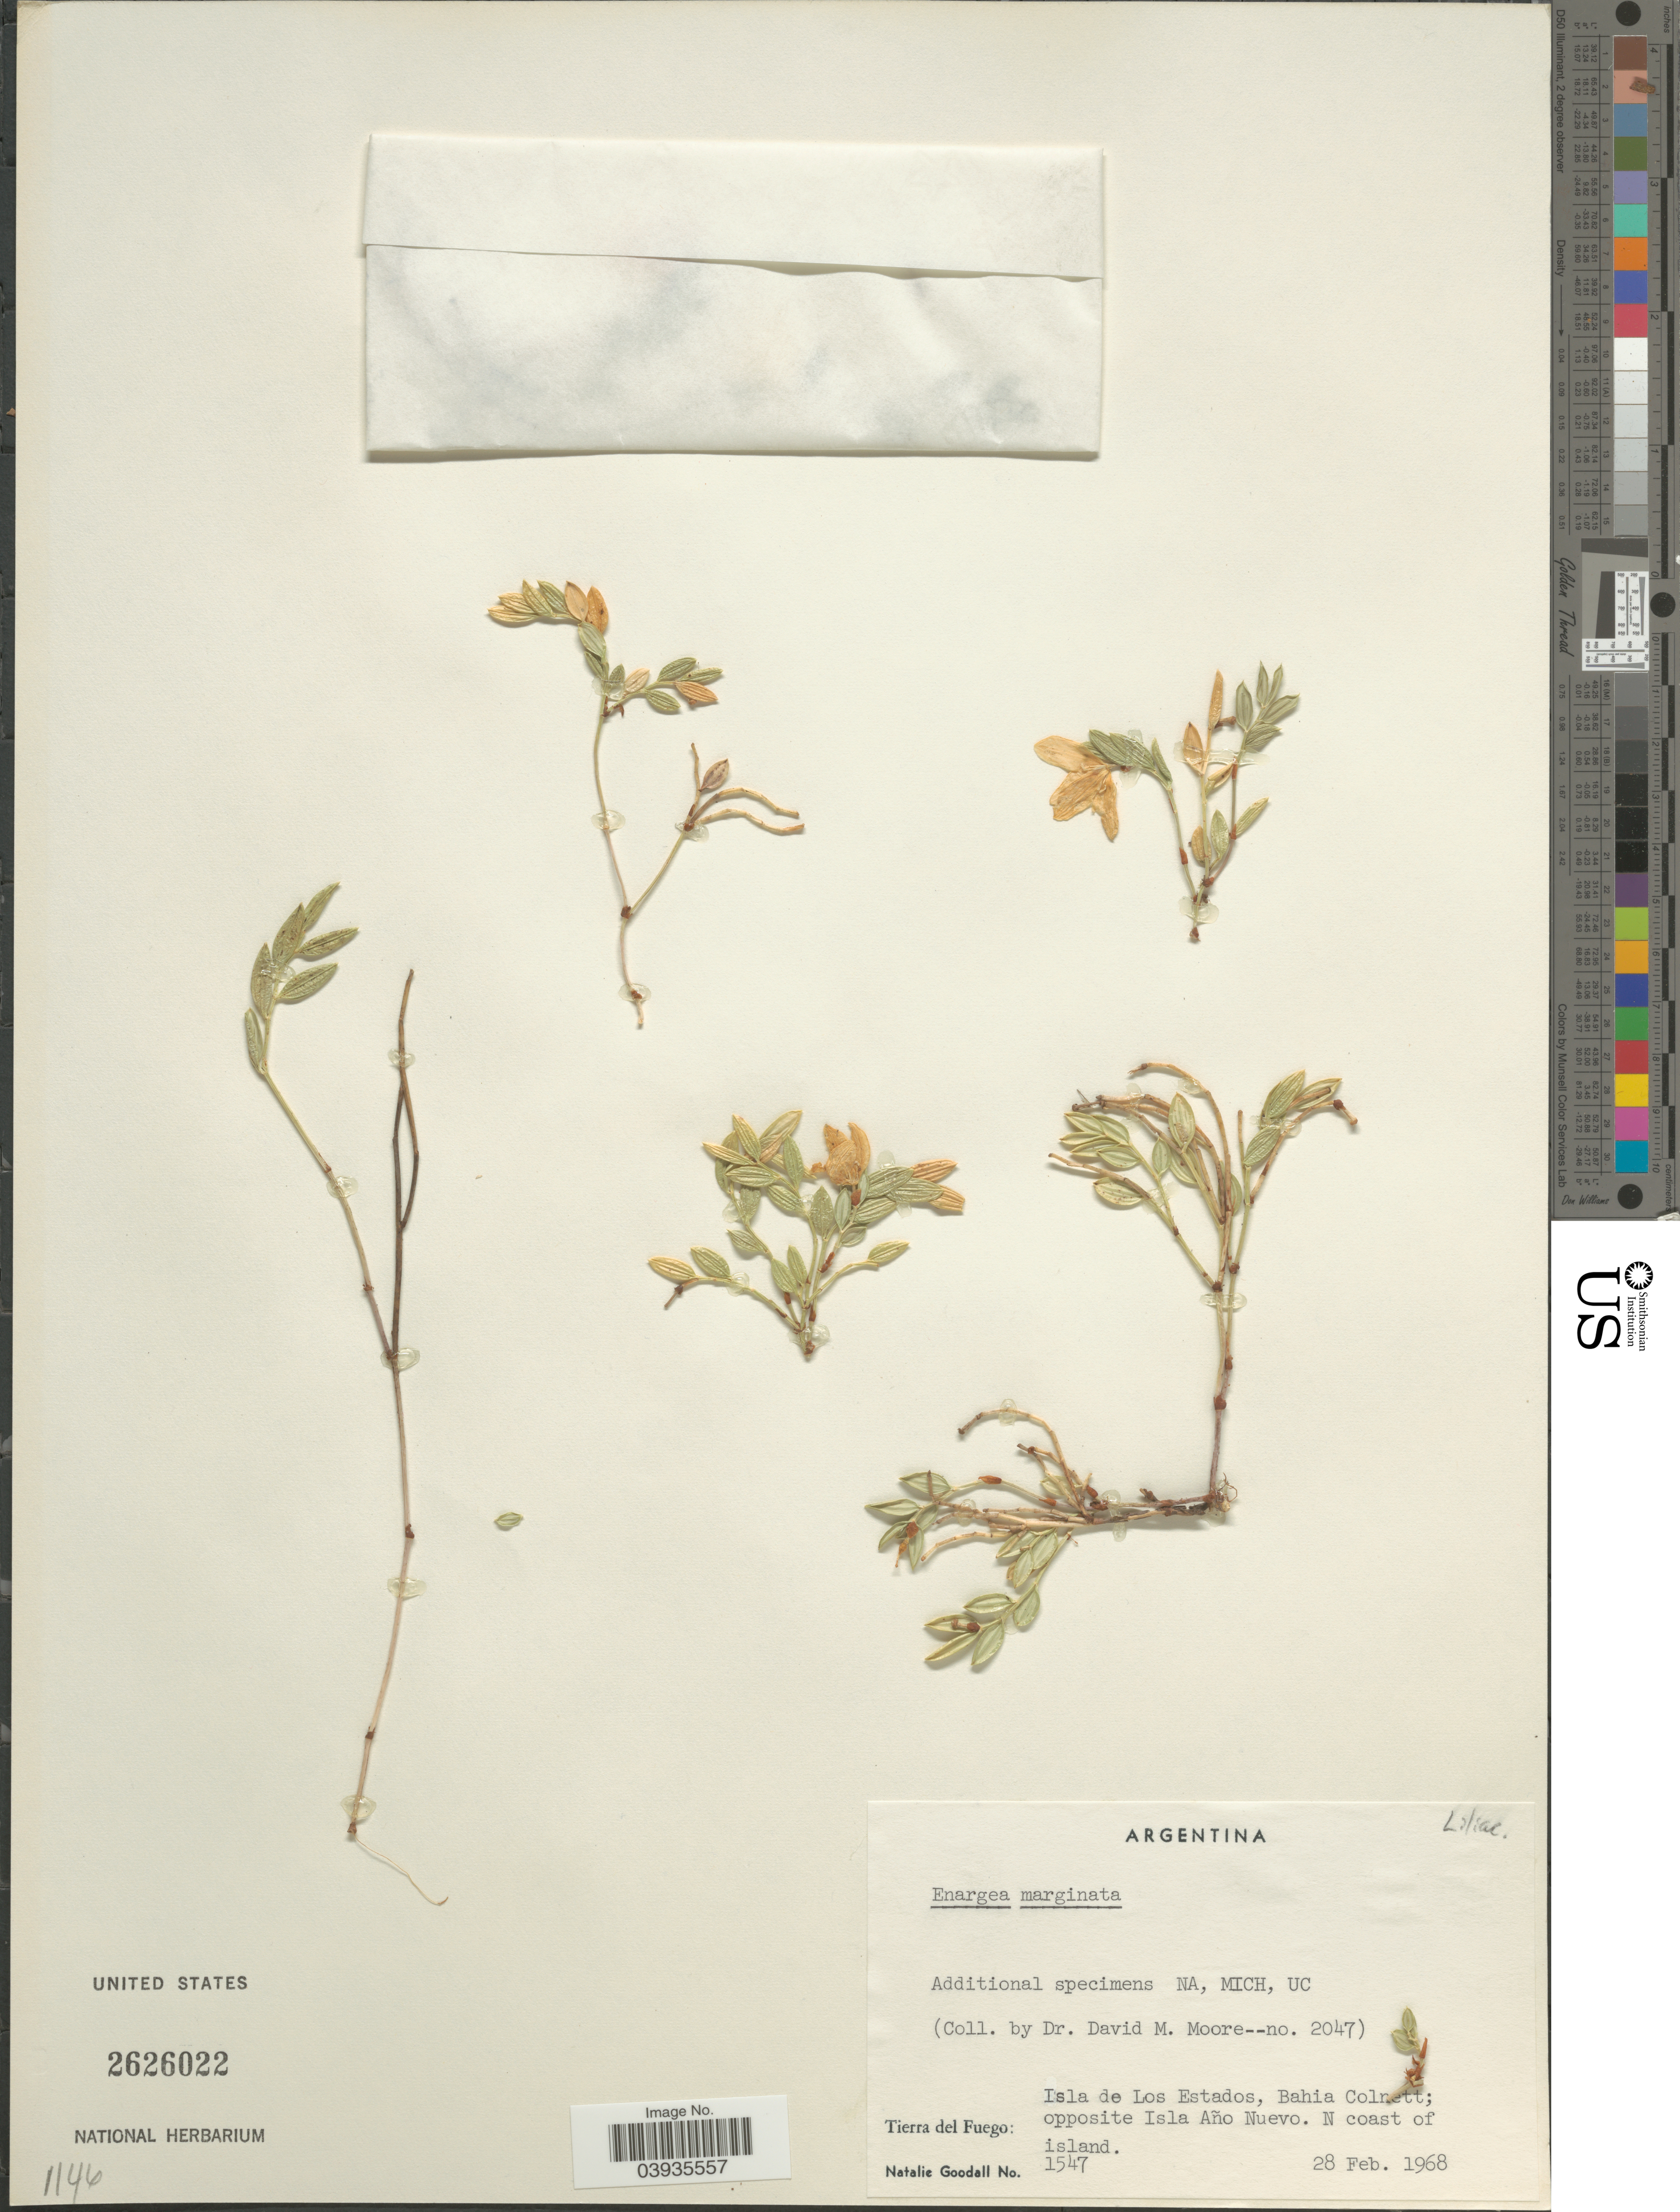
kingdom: Plantae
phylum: Tracheophyta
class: Liliopsida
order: Liliales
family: Alstroemeriaceae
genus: Luzuriaga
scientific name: Luzuriaga marginata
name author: (Gaertn.) Benth. & Hook. f.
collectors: D. Moore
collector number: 2047/1547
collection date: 1968-02-28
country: Argentina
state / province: Tierra del Fuego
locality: Isla de Los Estados, Bahia Colnett; opposite Isla Año Nueva. N coast of island.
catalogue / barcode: US 2626022